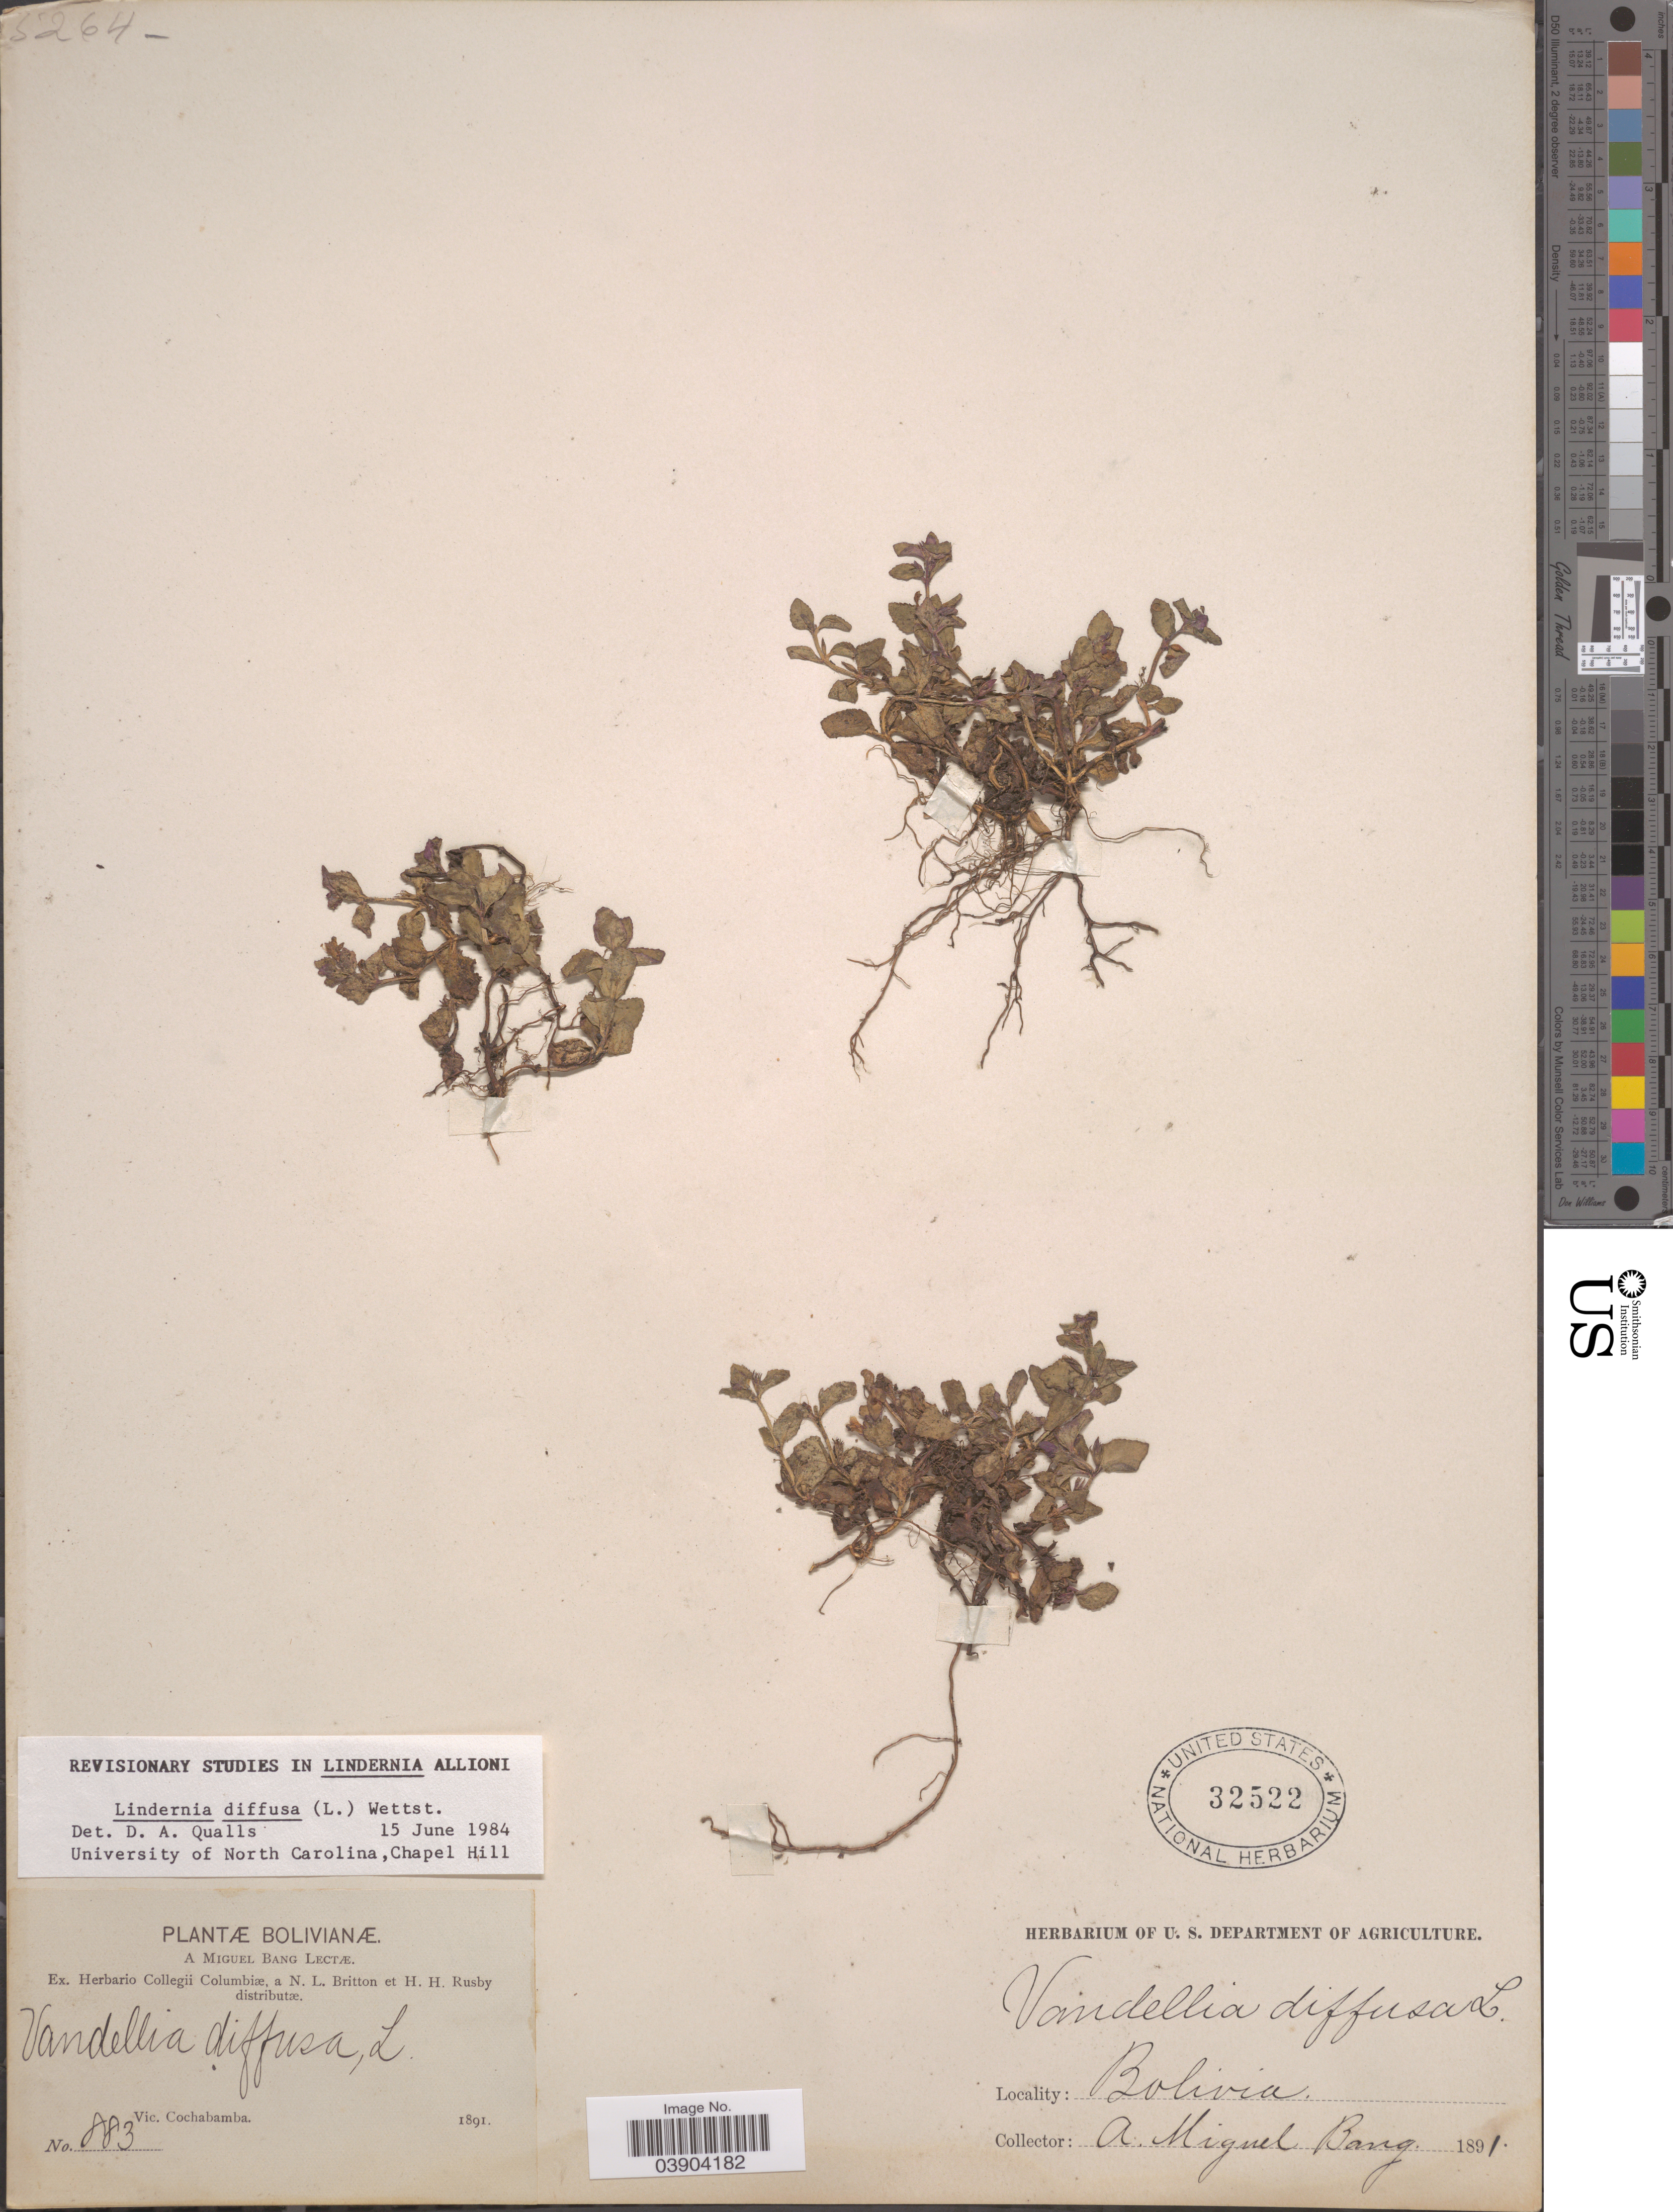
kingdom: Plantae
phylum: Tracheophyta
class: Magnoliopsida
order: Lamiales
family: Linderniaceae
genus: Lindernia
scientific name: Lindernia diffusa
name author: (L.) Wettst.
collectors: M. Bang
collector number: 883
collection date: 1891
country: Bolivia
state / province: Cochabamba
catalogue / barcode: US 32522